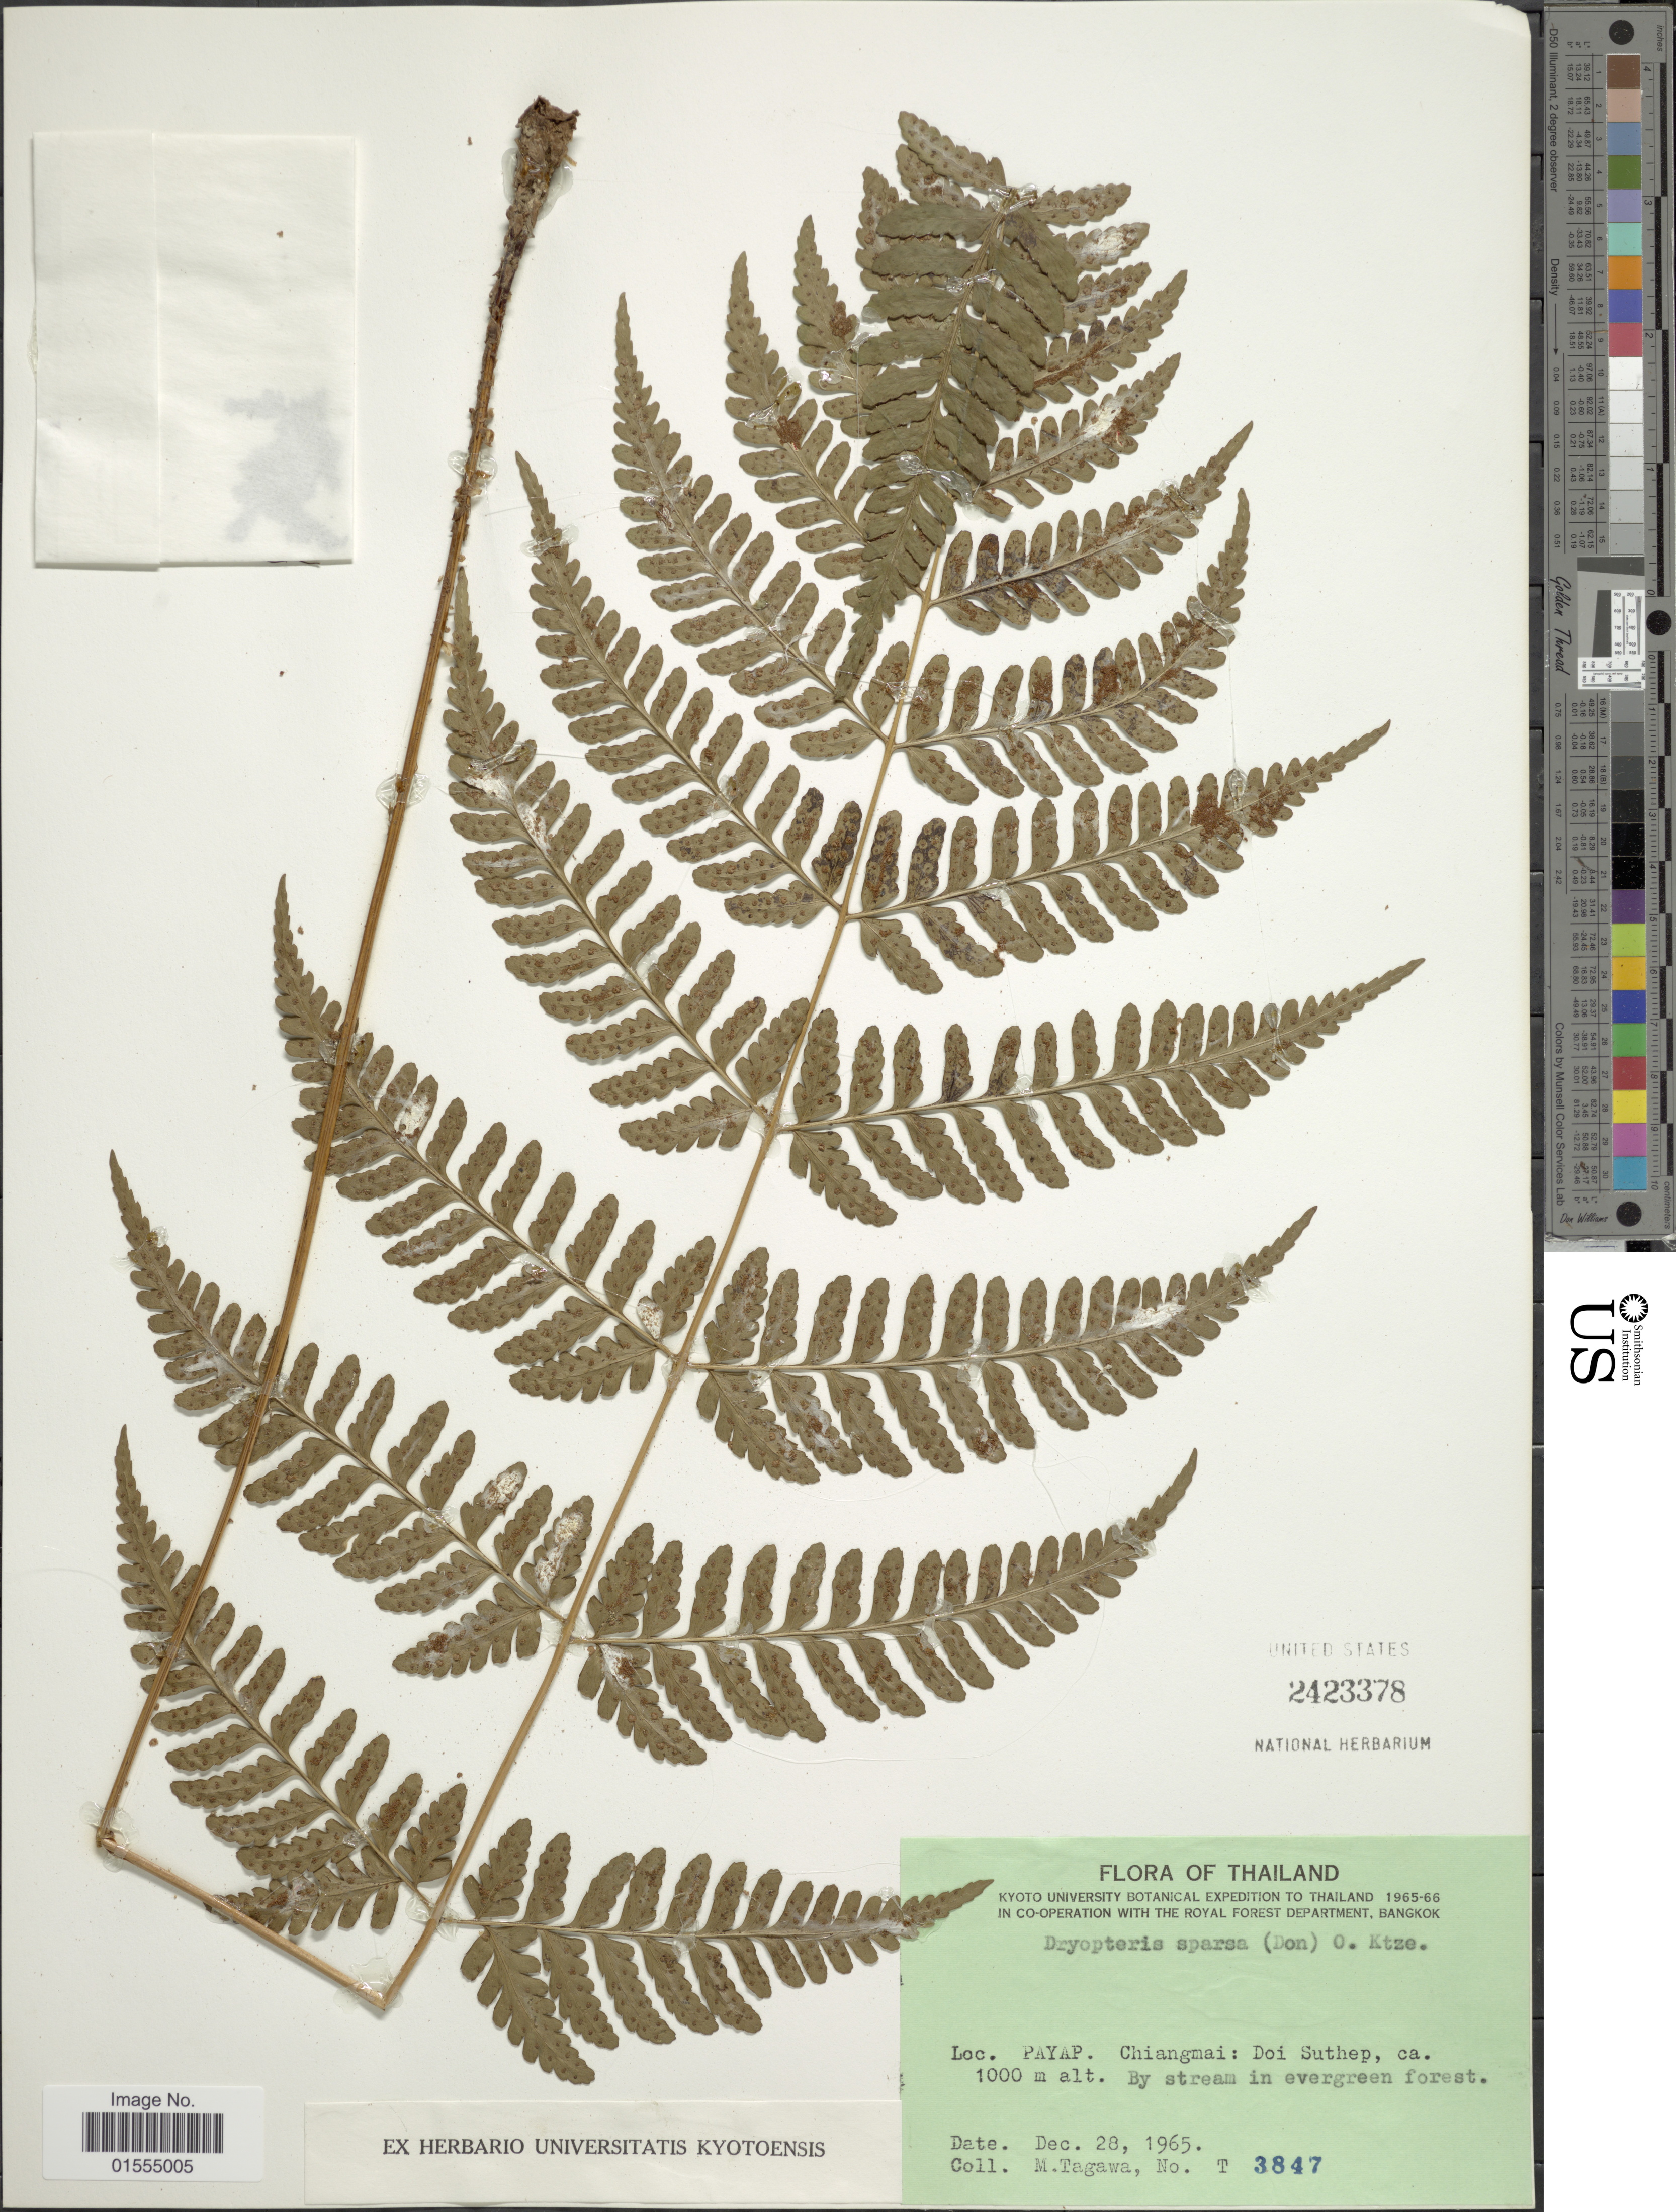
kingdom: Plantae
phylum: Tracheophyta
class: Polypodiopsida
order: Polypodiales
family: Dryopteridaceae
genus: Dryopteris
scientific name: Dryopteris sparsa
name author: (D. Don) Kuntze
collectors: M. Tagawa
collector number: T9847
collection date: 1965-12-28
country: Thailand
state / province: Chiang Mai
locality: Thailand, Chiangmai: Doi Suthep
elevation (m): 1000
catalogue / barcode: US 2423378